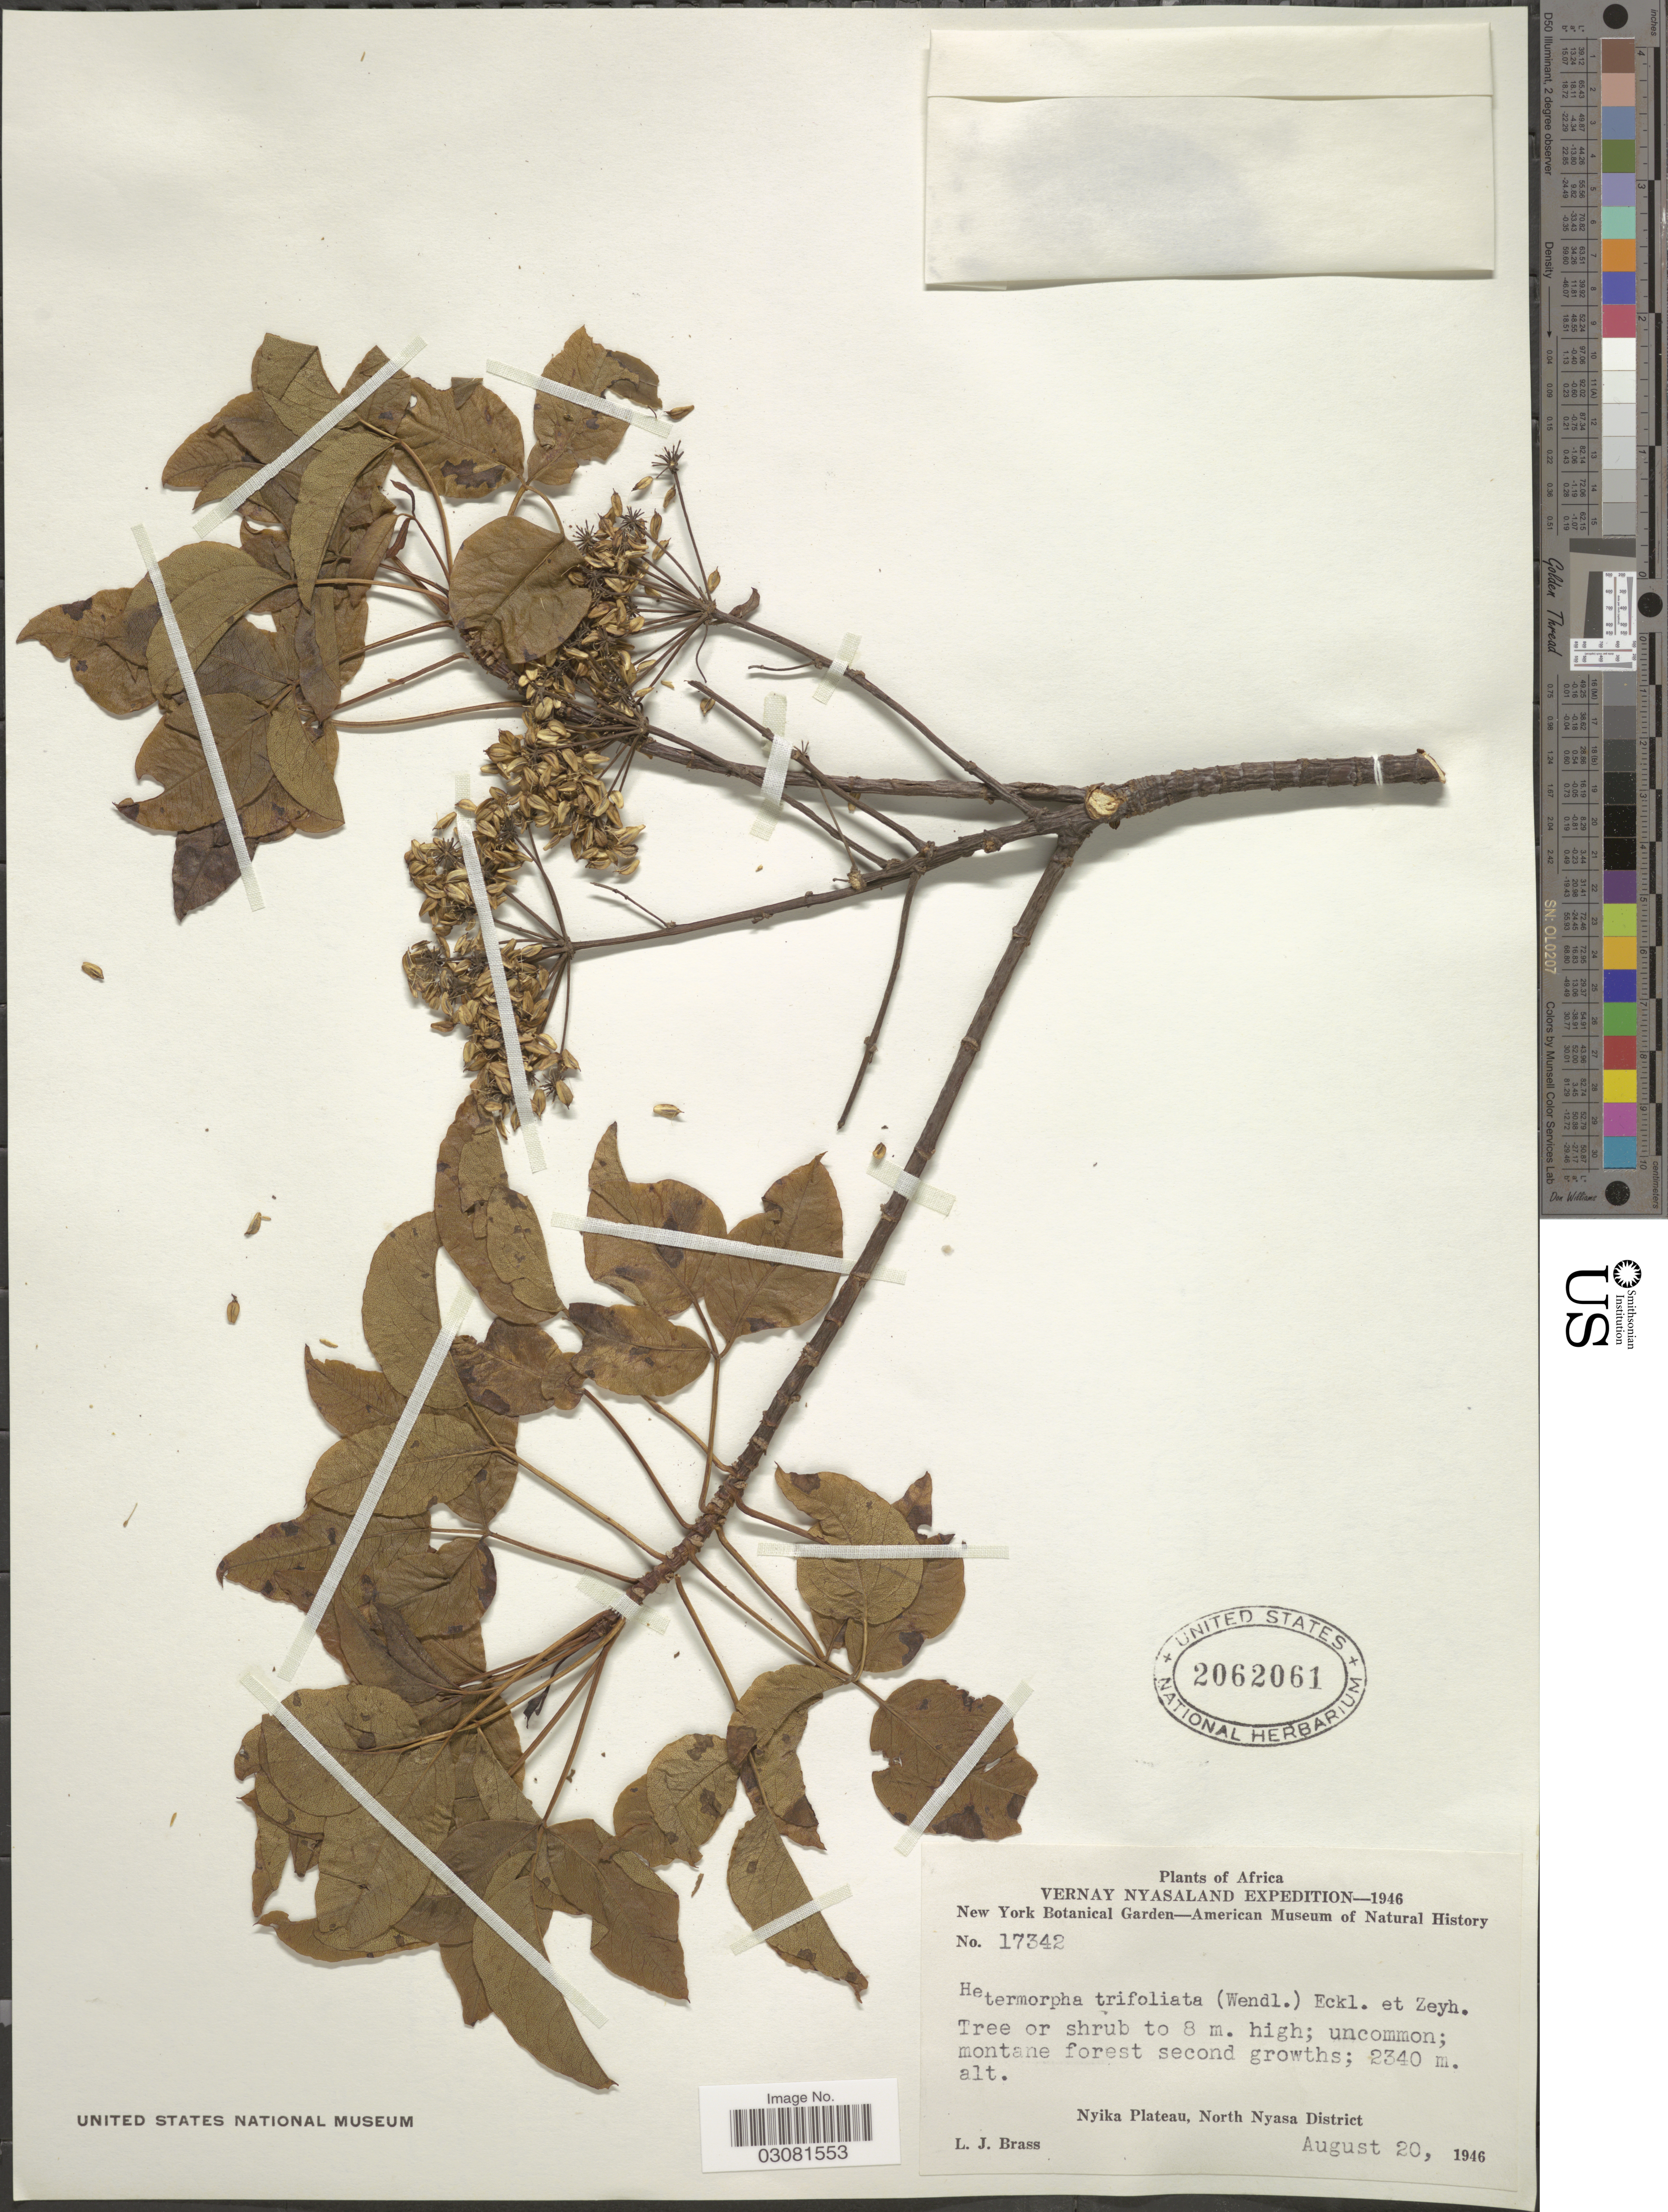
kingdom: Plantae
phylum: Tracheophyta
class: Magnoliopsida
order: Apiales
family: Apiaceae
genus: Heteromorpha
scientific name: Heteromorpha trifoliata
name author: (H.L. Wendl. & Bartl.) Eckl. & Zeyh.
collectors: L. J. Brass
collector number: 17342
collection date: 1946-08-20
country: Malawi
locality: Vernay Nyasaland, Nyika Plateau, North Nyasa District.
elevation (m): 2340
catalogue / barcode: US 2062061